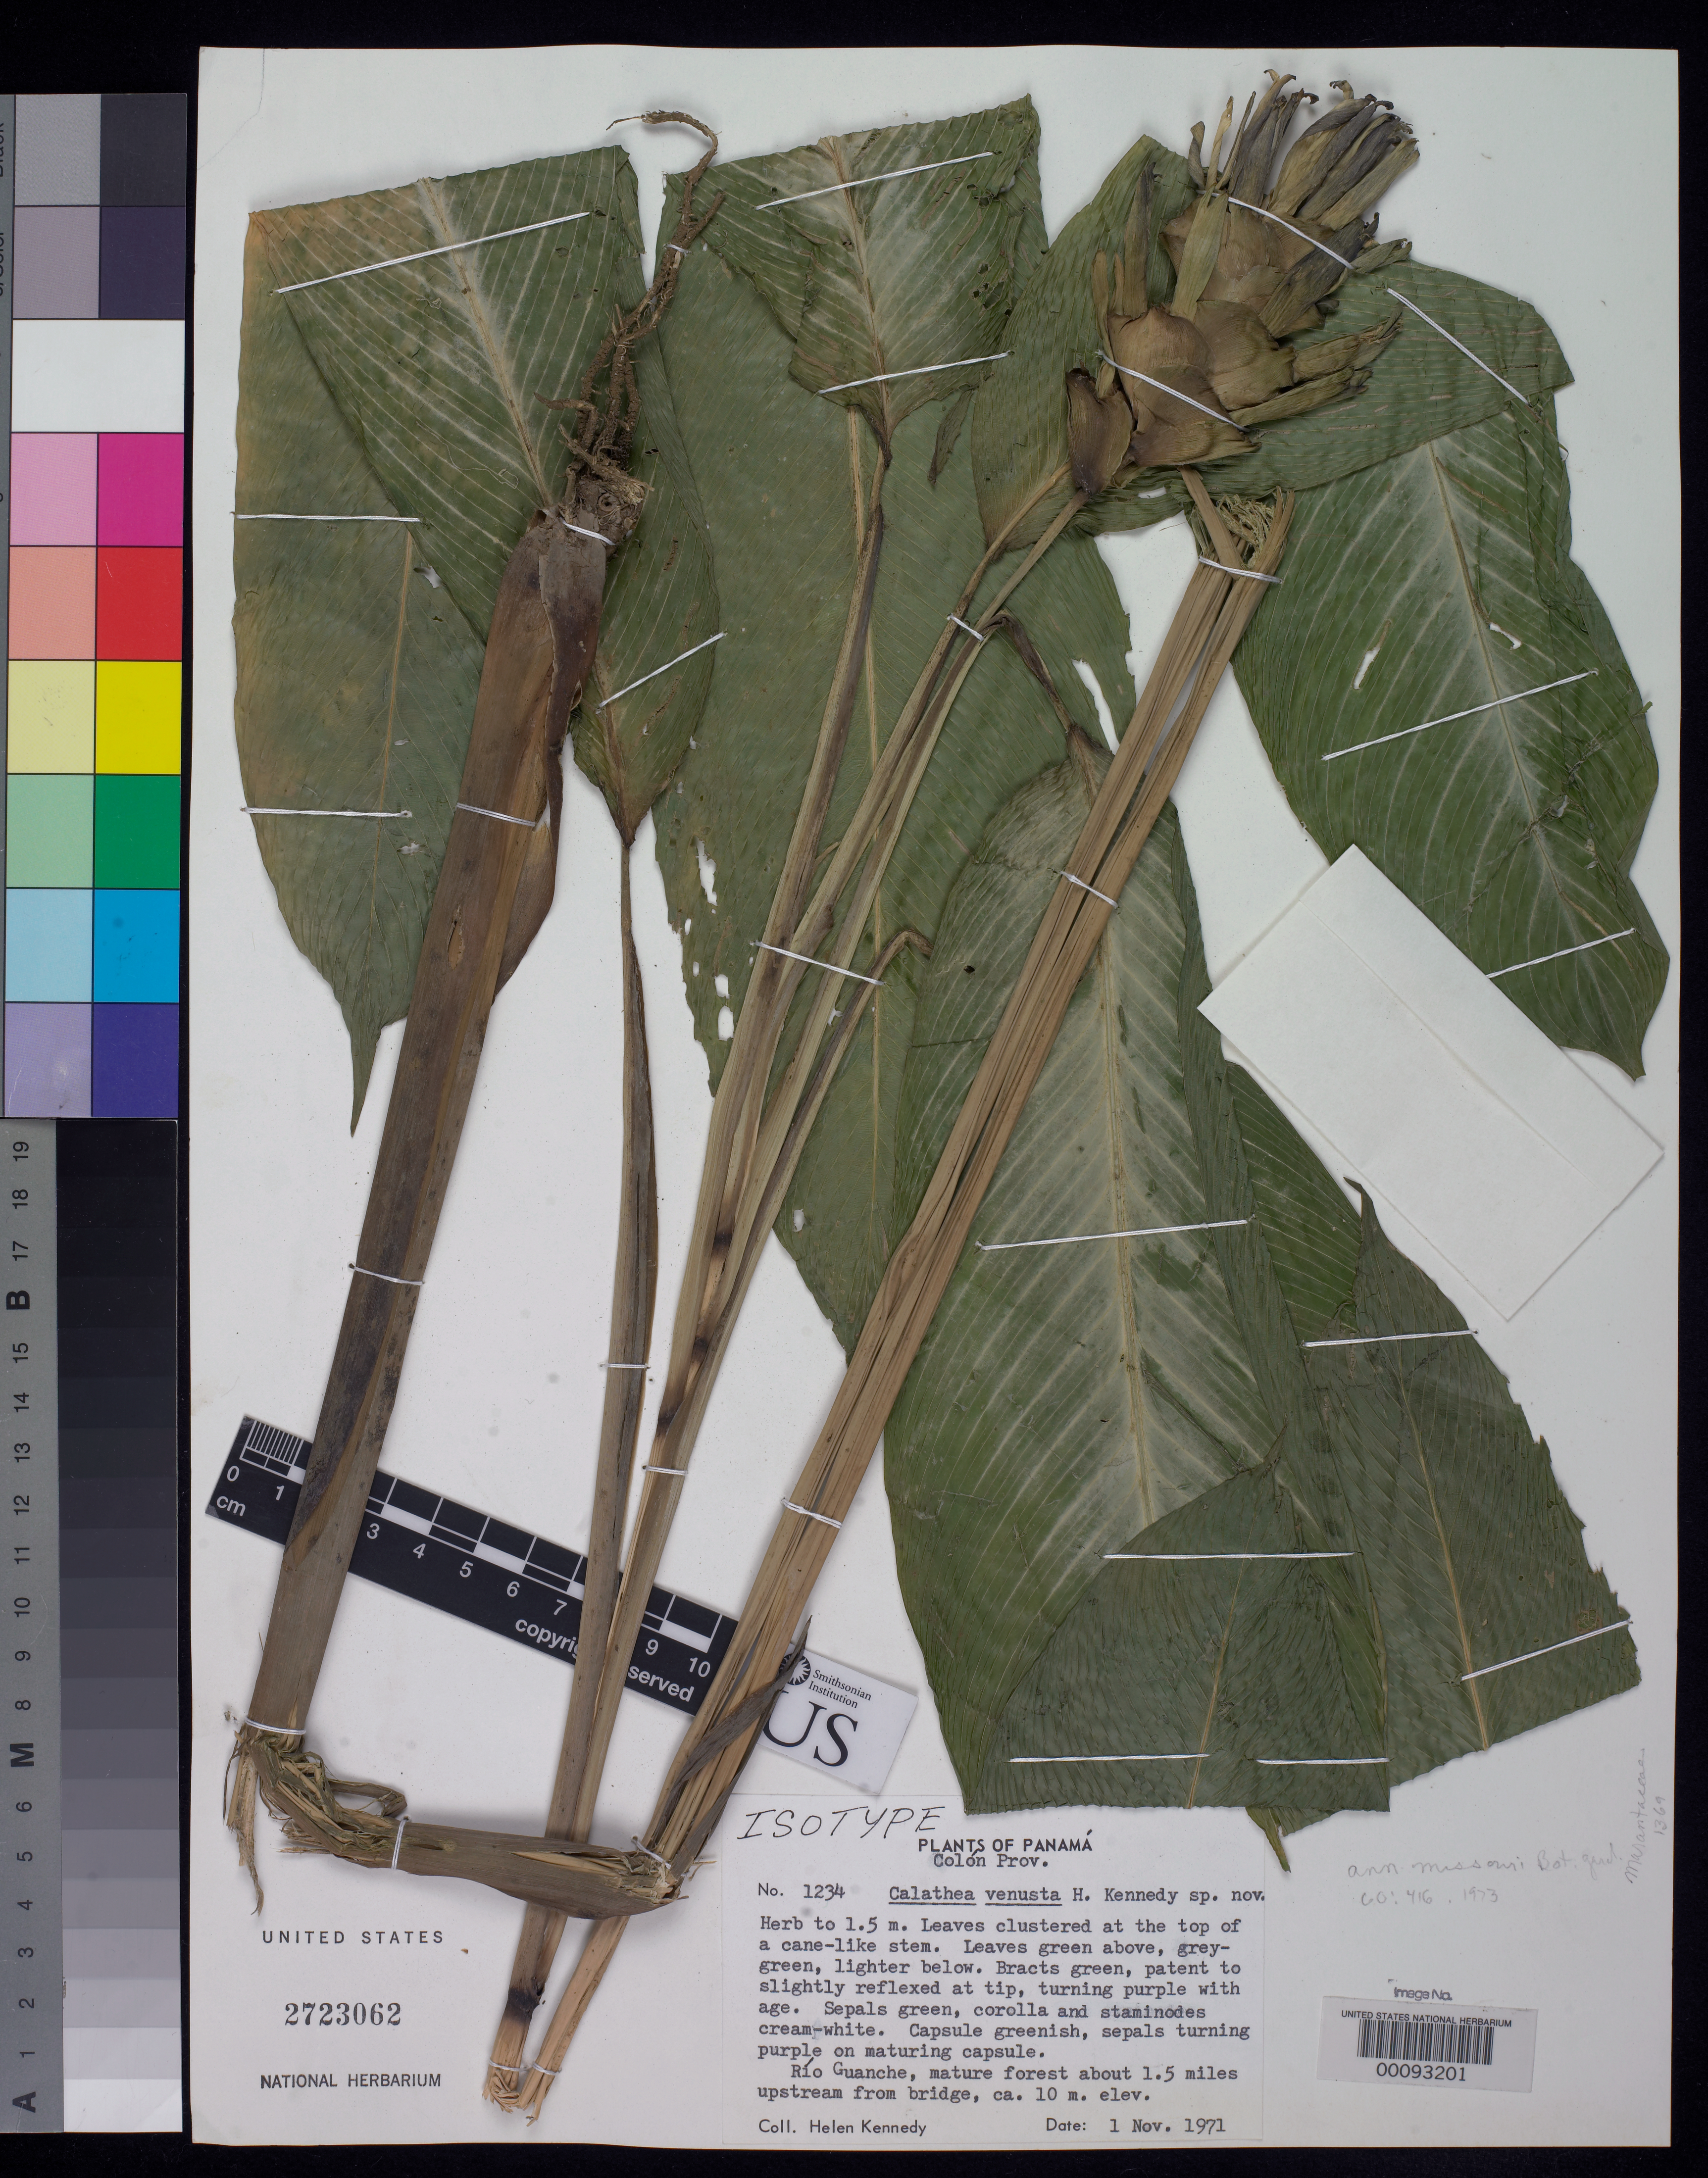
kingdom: Plantae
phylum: Tracheophyta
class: Liliopsida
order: Zingiberales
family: Marantaceae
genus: Calathea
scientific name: Calathea venusta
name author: H. Kenn.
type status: Isotype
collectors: H. Kennedy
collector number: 1234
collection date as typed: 01 Nov 1971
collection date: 1971-11-01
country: Panama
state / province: Colón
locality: Rio Guanche.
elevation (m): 10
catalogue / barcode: US 2723062